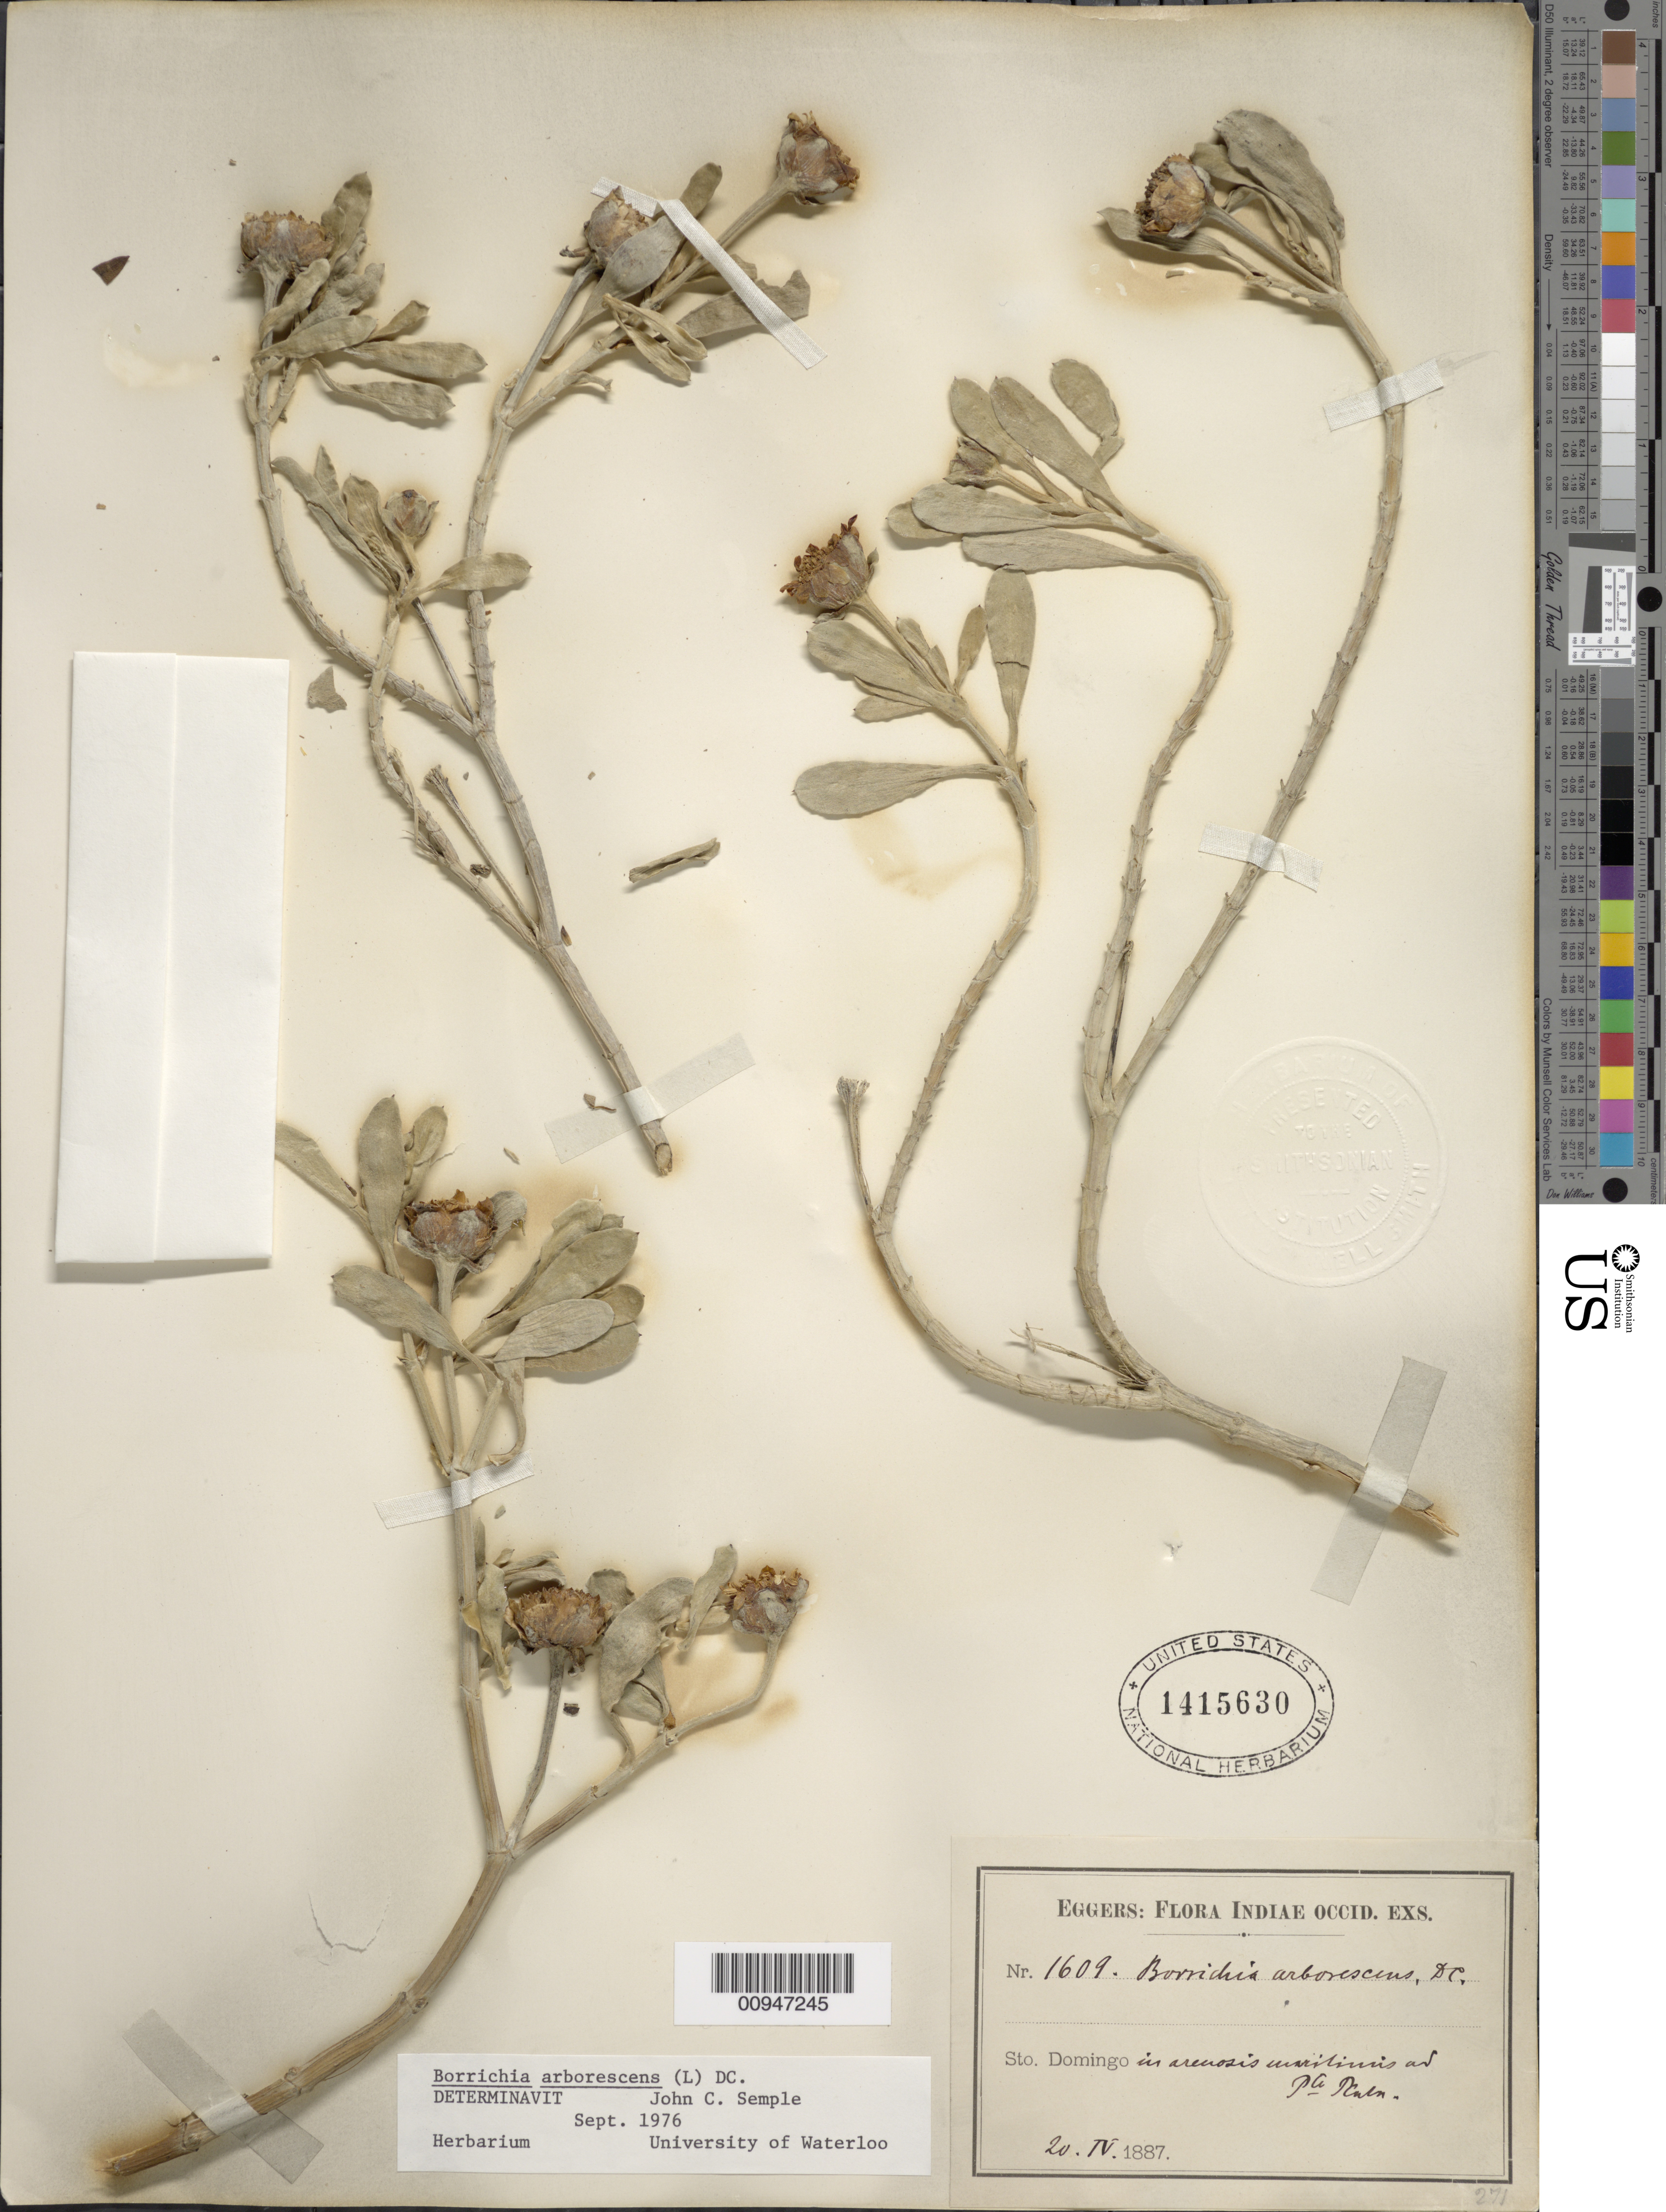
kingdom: Plantae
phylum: Tracheophyta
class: Magnoliopsida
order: Asterales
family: Asteraceae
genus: Borrichia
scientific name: Borrichia arborescens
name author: (L.) DC.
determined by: Semple, J. C.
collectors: H. F. A. von Eggers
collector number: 1609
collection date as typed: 20 Apr 1887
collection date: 1887-04-20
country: Dominican Republic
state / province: Puerto Plata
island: Hispaniola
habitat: Arenosis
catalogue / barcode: US 1415630